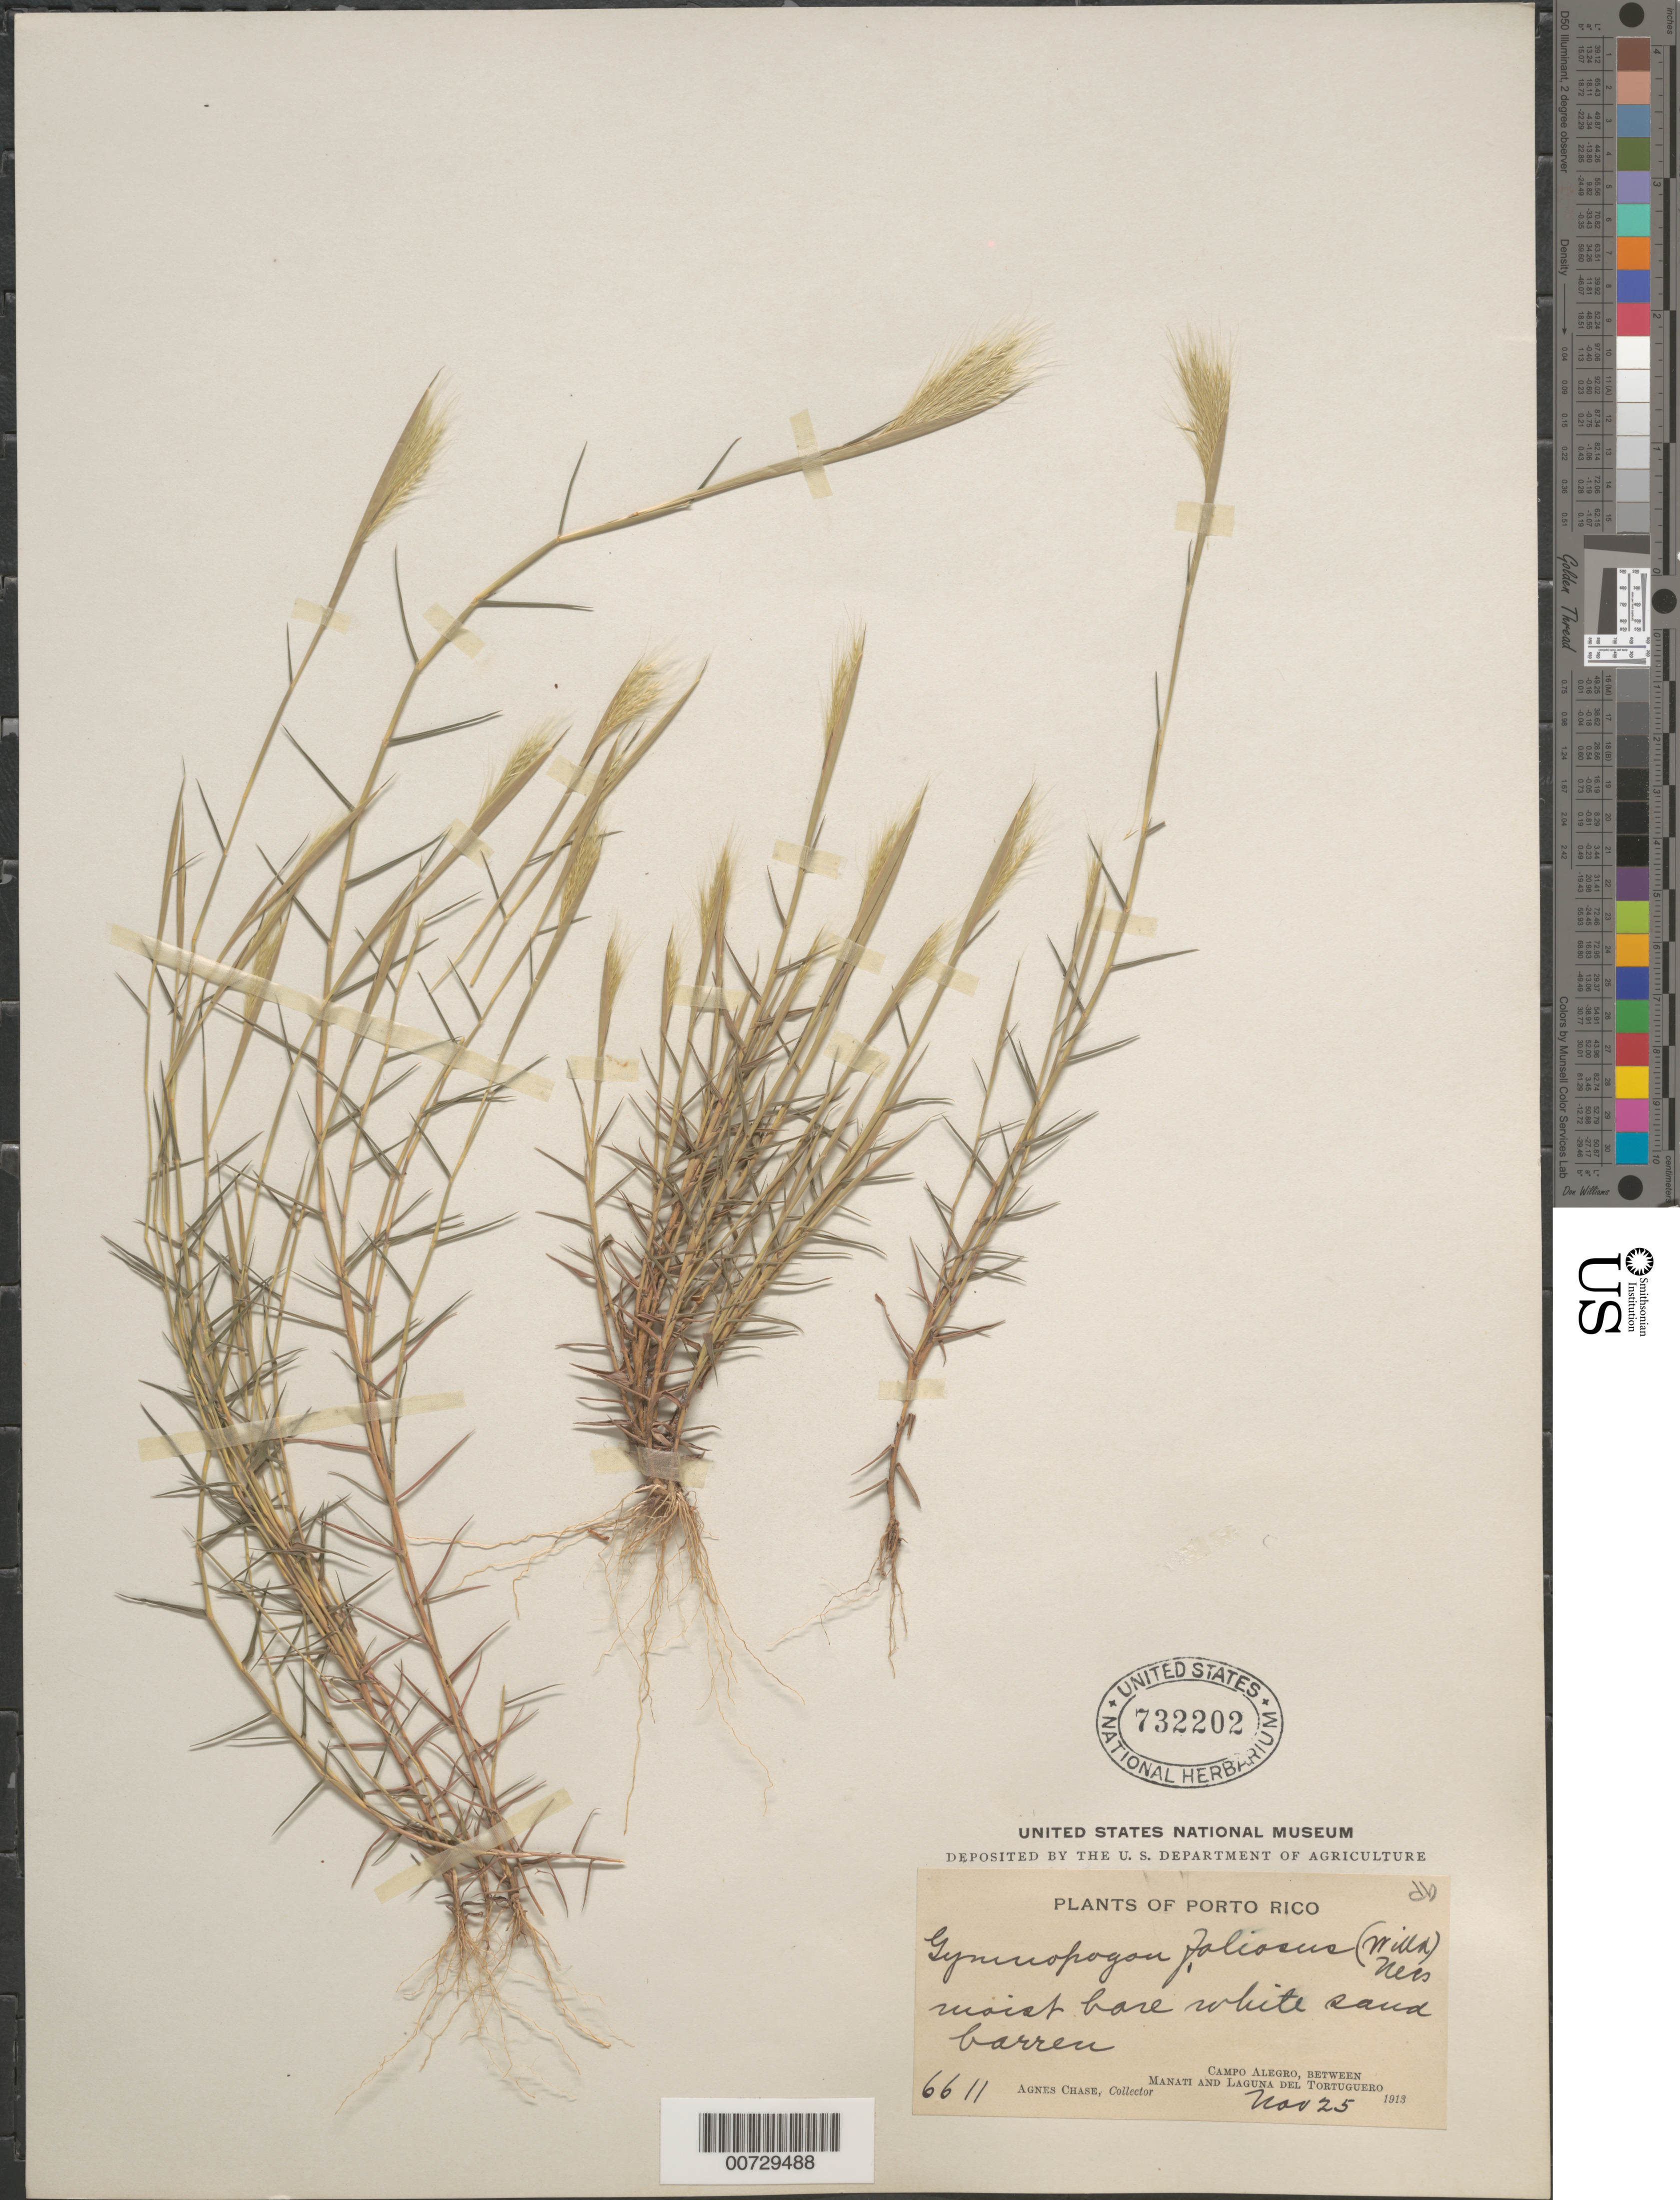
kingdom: Plantae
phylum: Tracheophyta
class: Liliopsida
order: Poales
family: Poaceae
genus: Gymnopogon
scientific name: Gymnopogon foliosus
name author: (Willd.) Nees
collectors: A. Chase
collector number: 6611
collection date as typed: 25 Nov 1913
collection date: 1913-11-25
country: Puerto Rico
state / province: Manatí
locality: Campo Alegro, btw Manati and Laguna del Tortuguero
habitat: Moist bare white sand barren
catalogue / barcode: US 732202